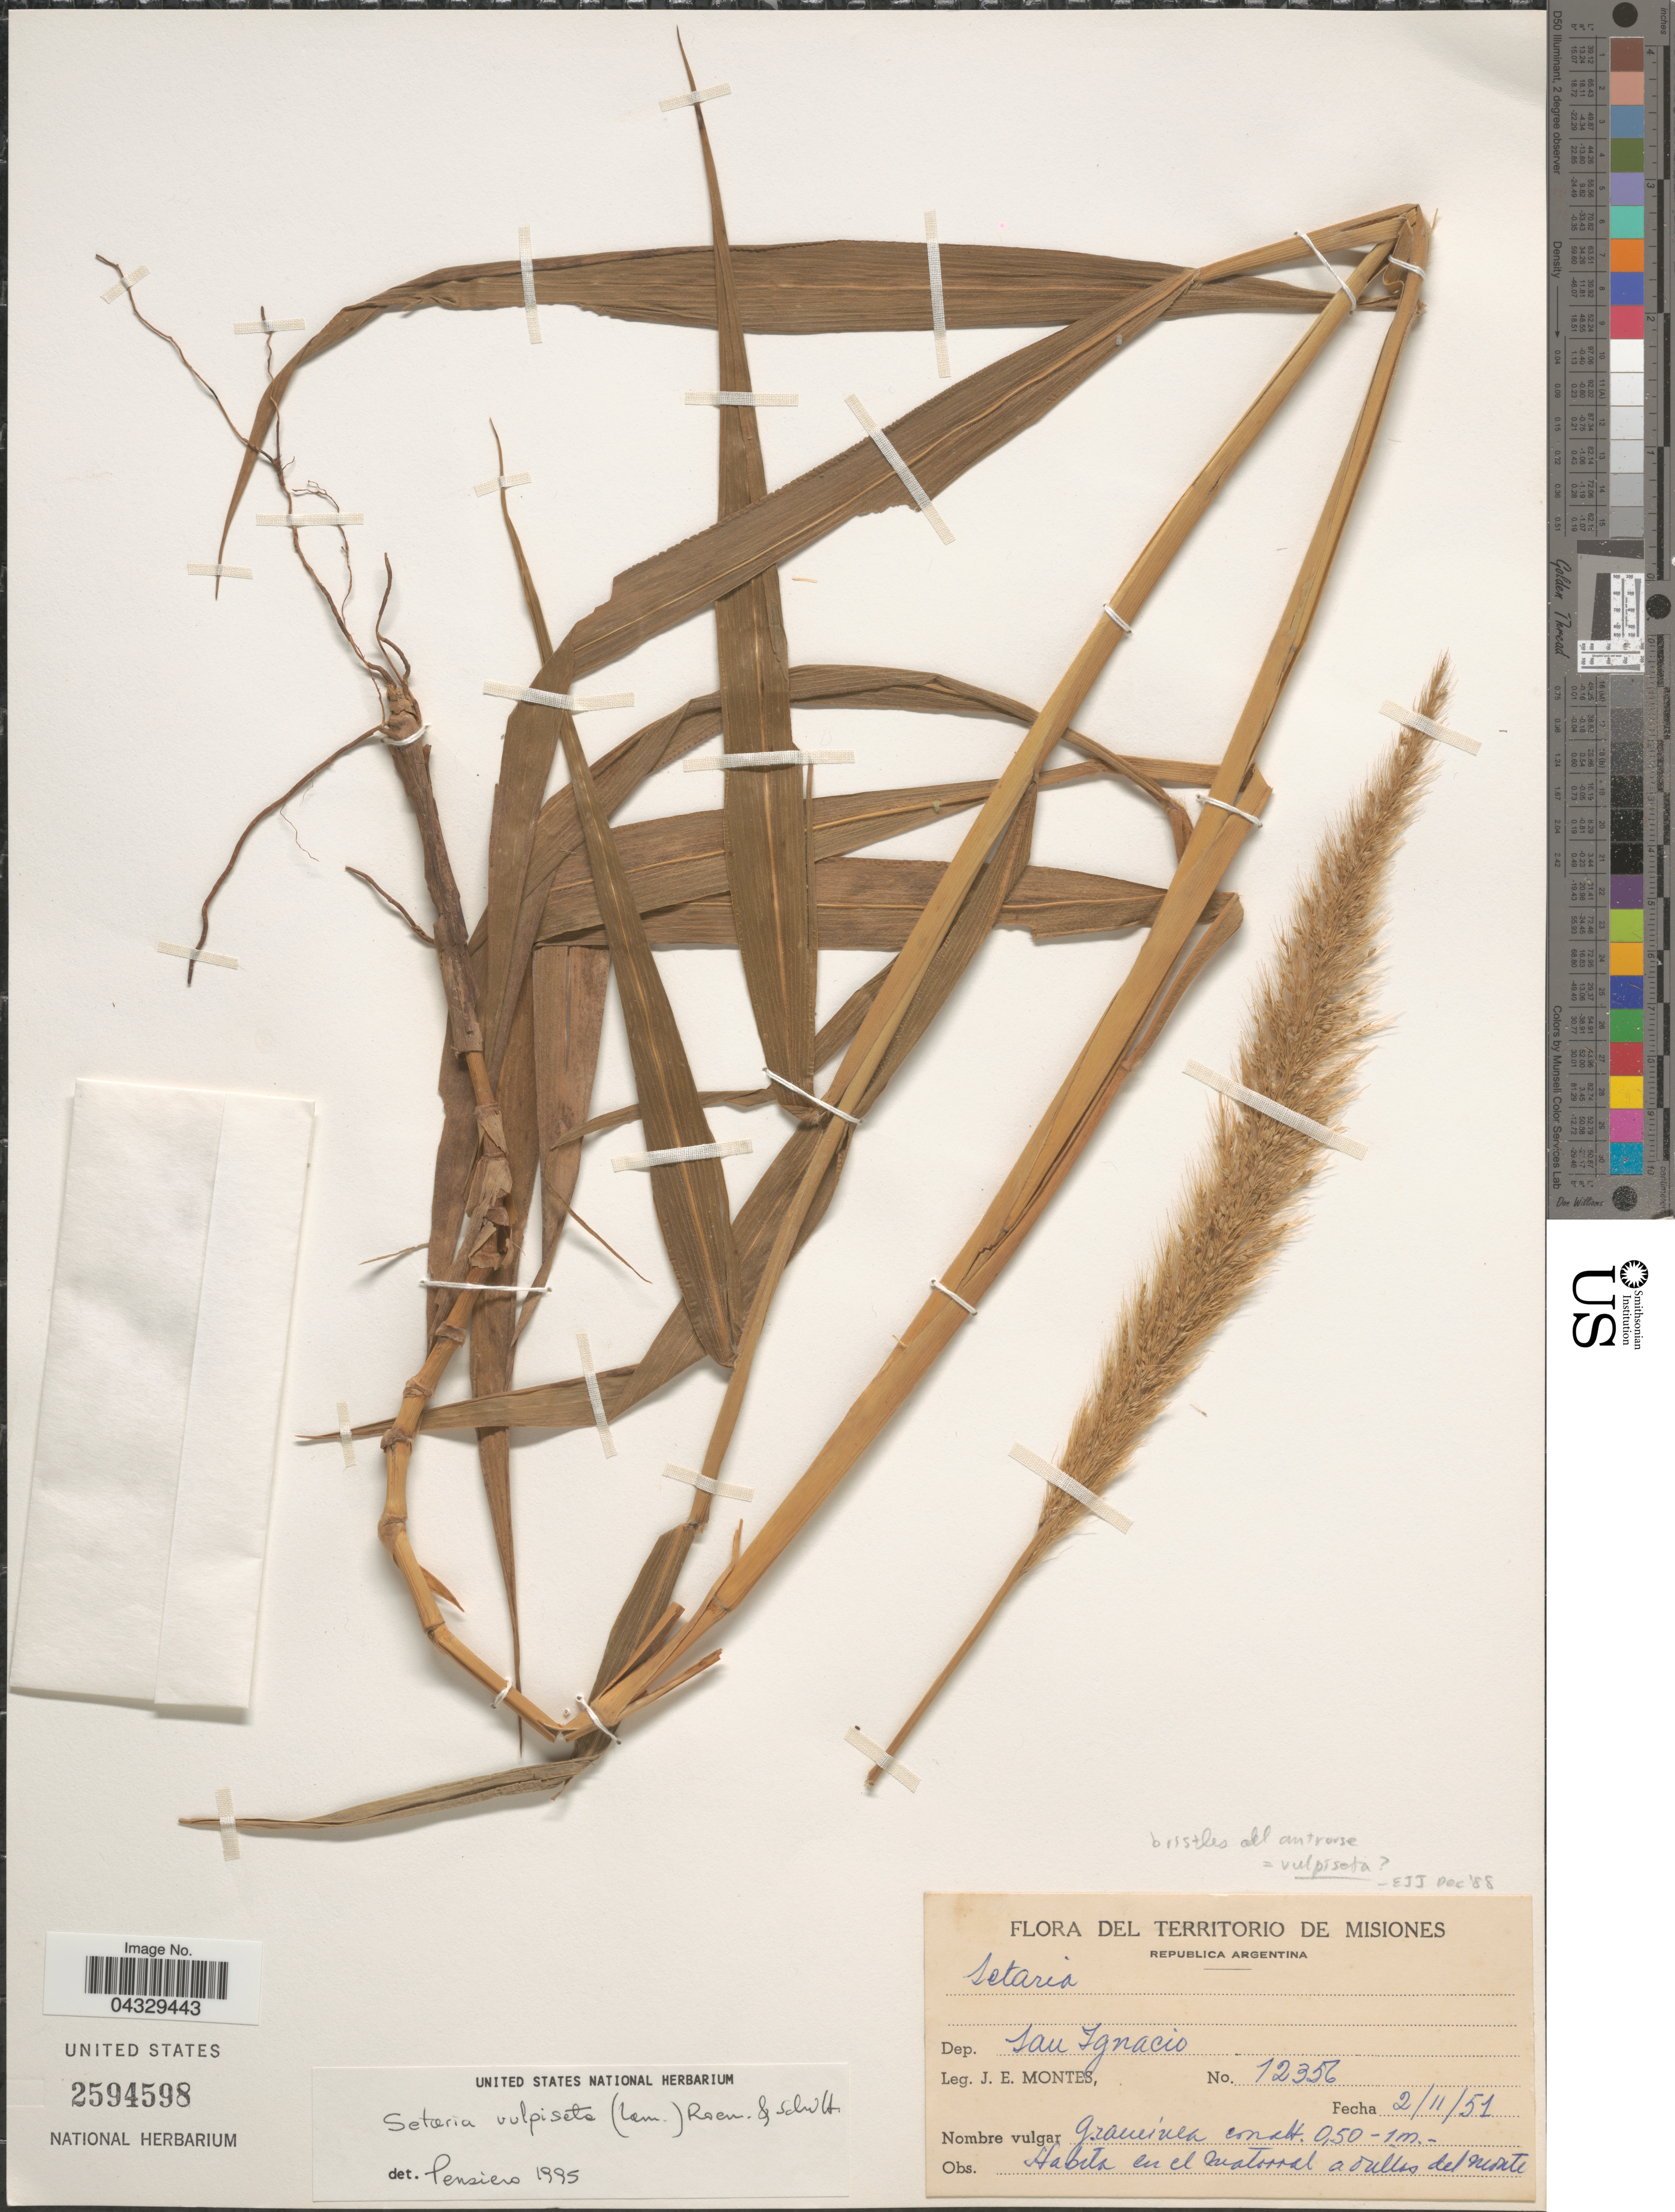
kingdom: Plantae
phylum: Tracheophyta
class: Liliopsida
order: Poales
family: Poaceae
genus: Setaria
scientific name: Setaria vulpiseta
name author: (Lam.) Roem. & Schult.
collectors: J. E. Montes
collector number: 12356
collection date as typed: Transcribed d/m/y: 2/2/51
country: Argentina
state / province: Misiones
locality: Territorio de Misiones. Dep. San Ignacio. En el matorral a orillas del monte.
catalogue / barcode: US 2594598